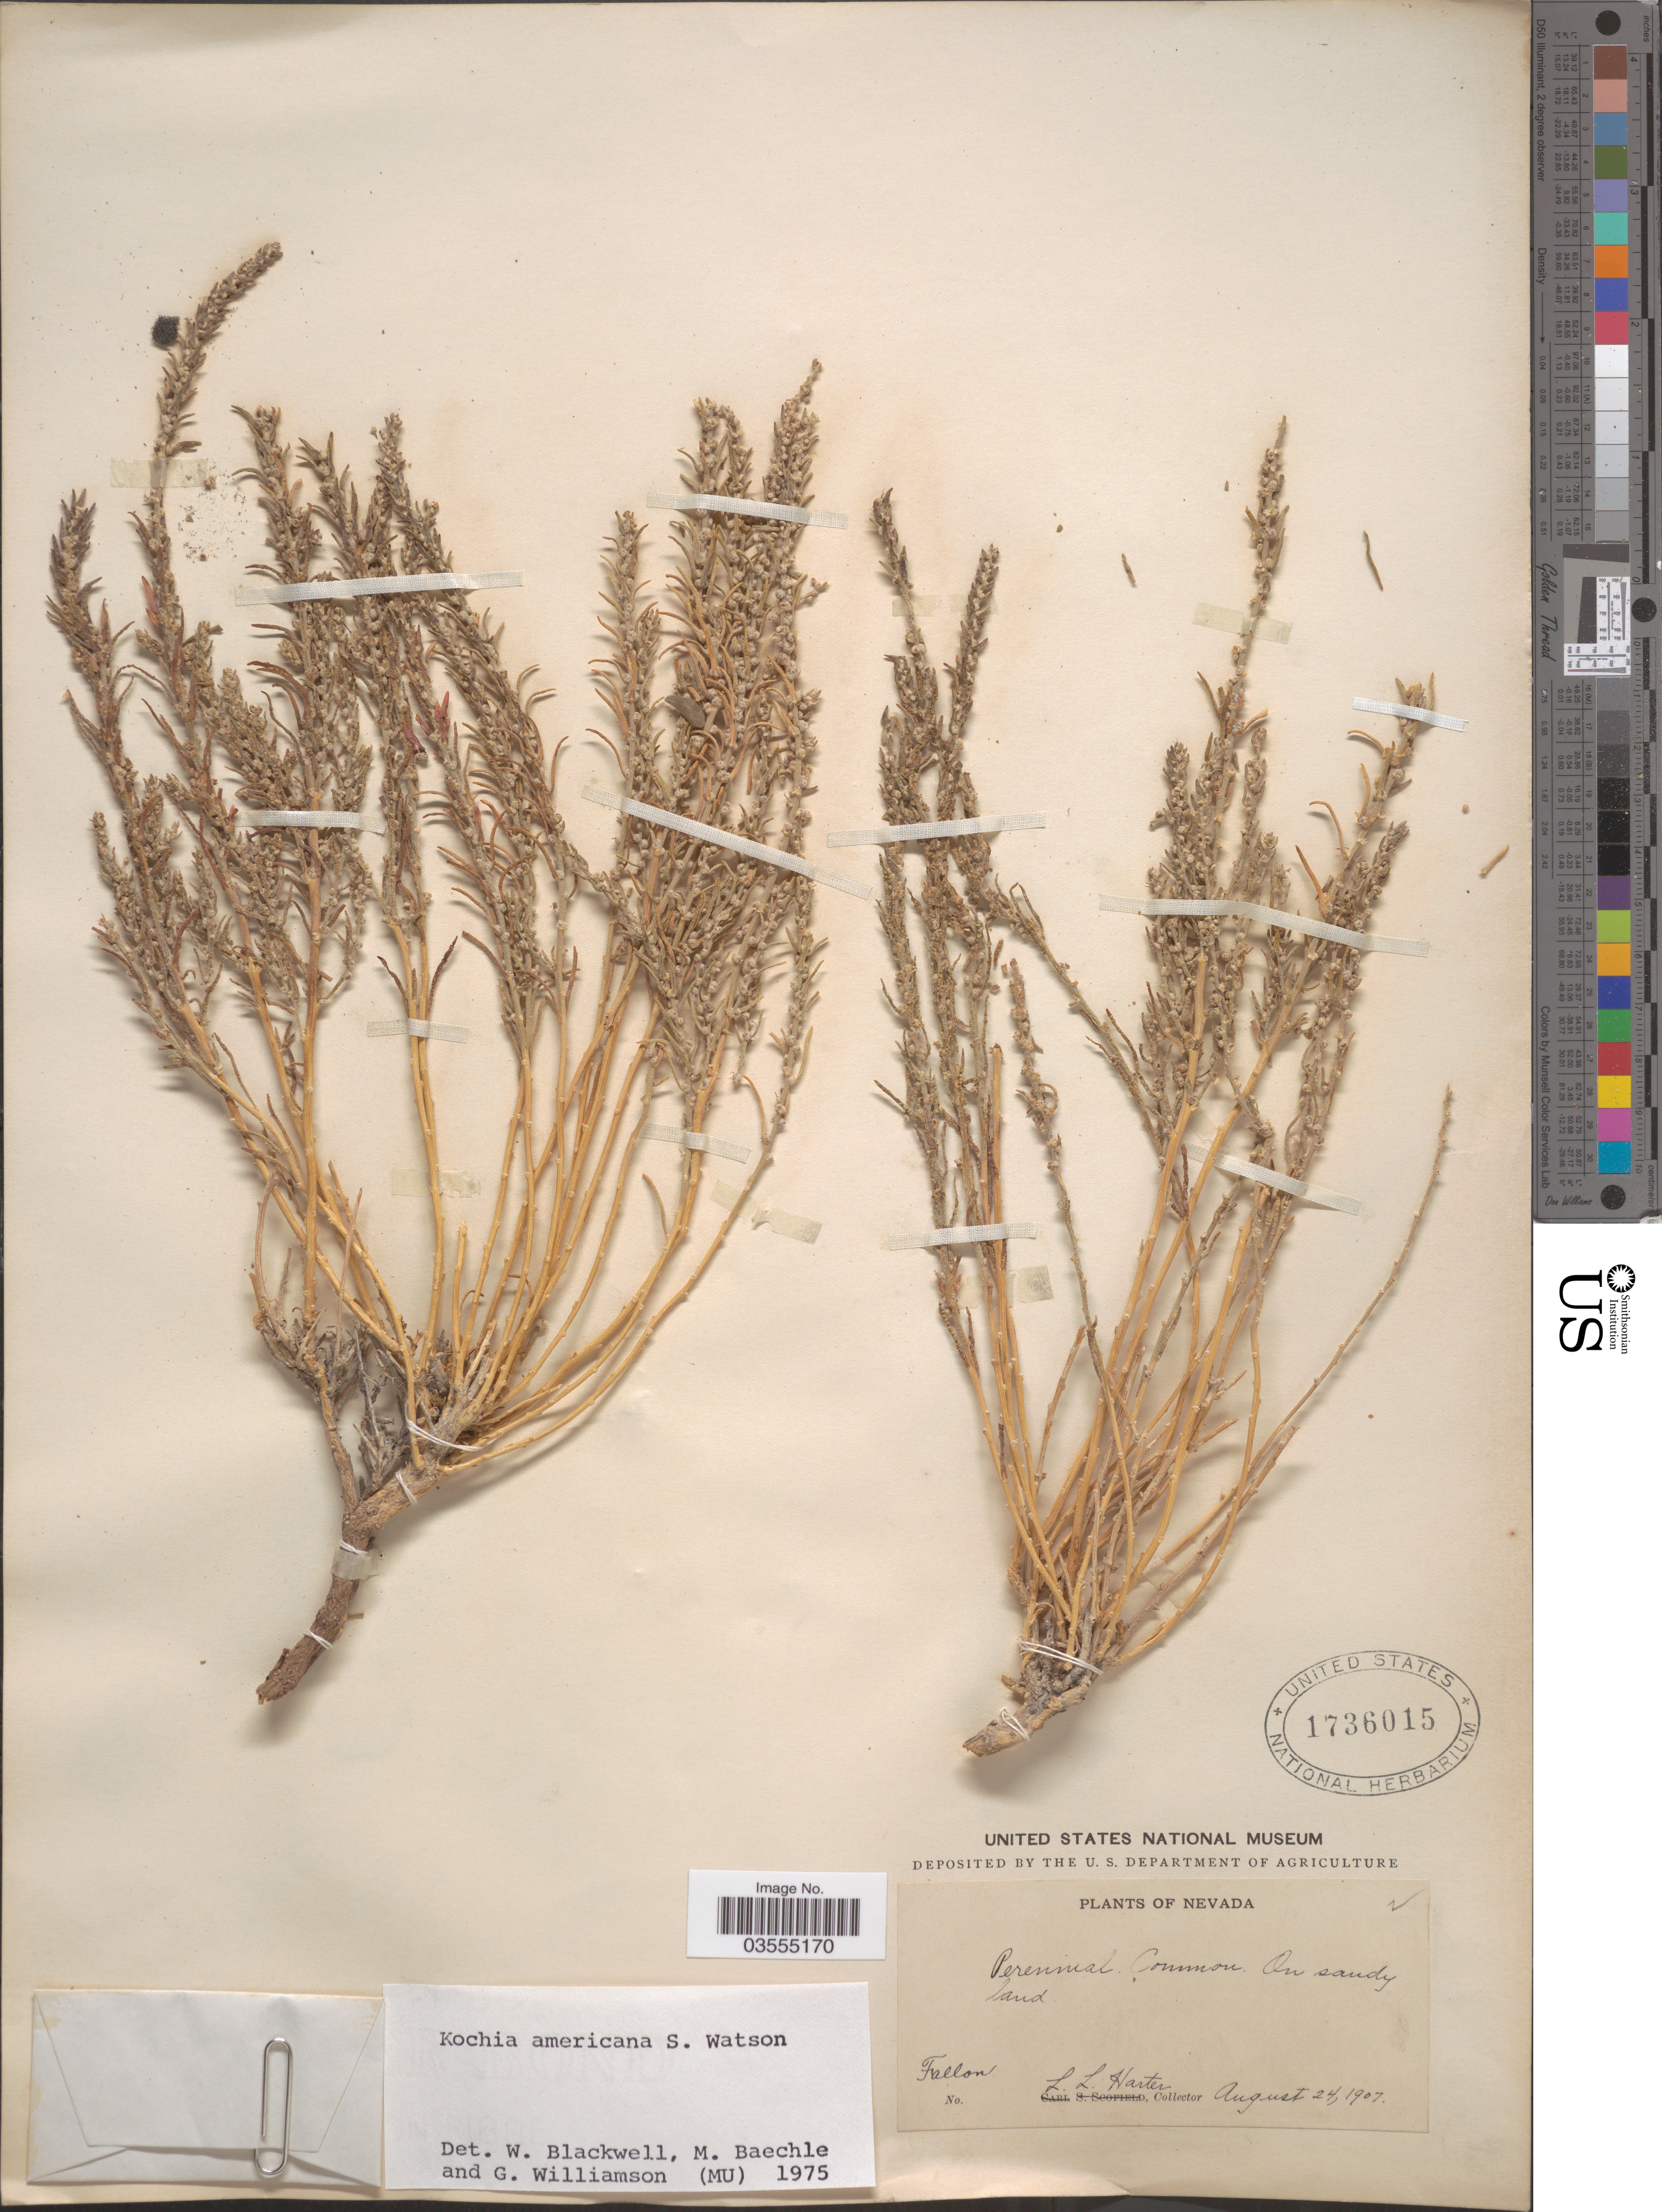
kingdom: Plantae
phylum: Tracheophyta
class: Magnoliopsida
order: Caryophyllales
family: Amaranthaceae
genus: Neokochia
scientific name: Neokochia americana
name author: (S. Watson) G.L. Chu & S.C. Sand.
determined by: U.S. National Herbarium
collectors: L. Harter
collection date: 1907-08-24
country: United States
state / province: Nevada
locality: Fallon.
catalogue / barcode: US 1736015